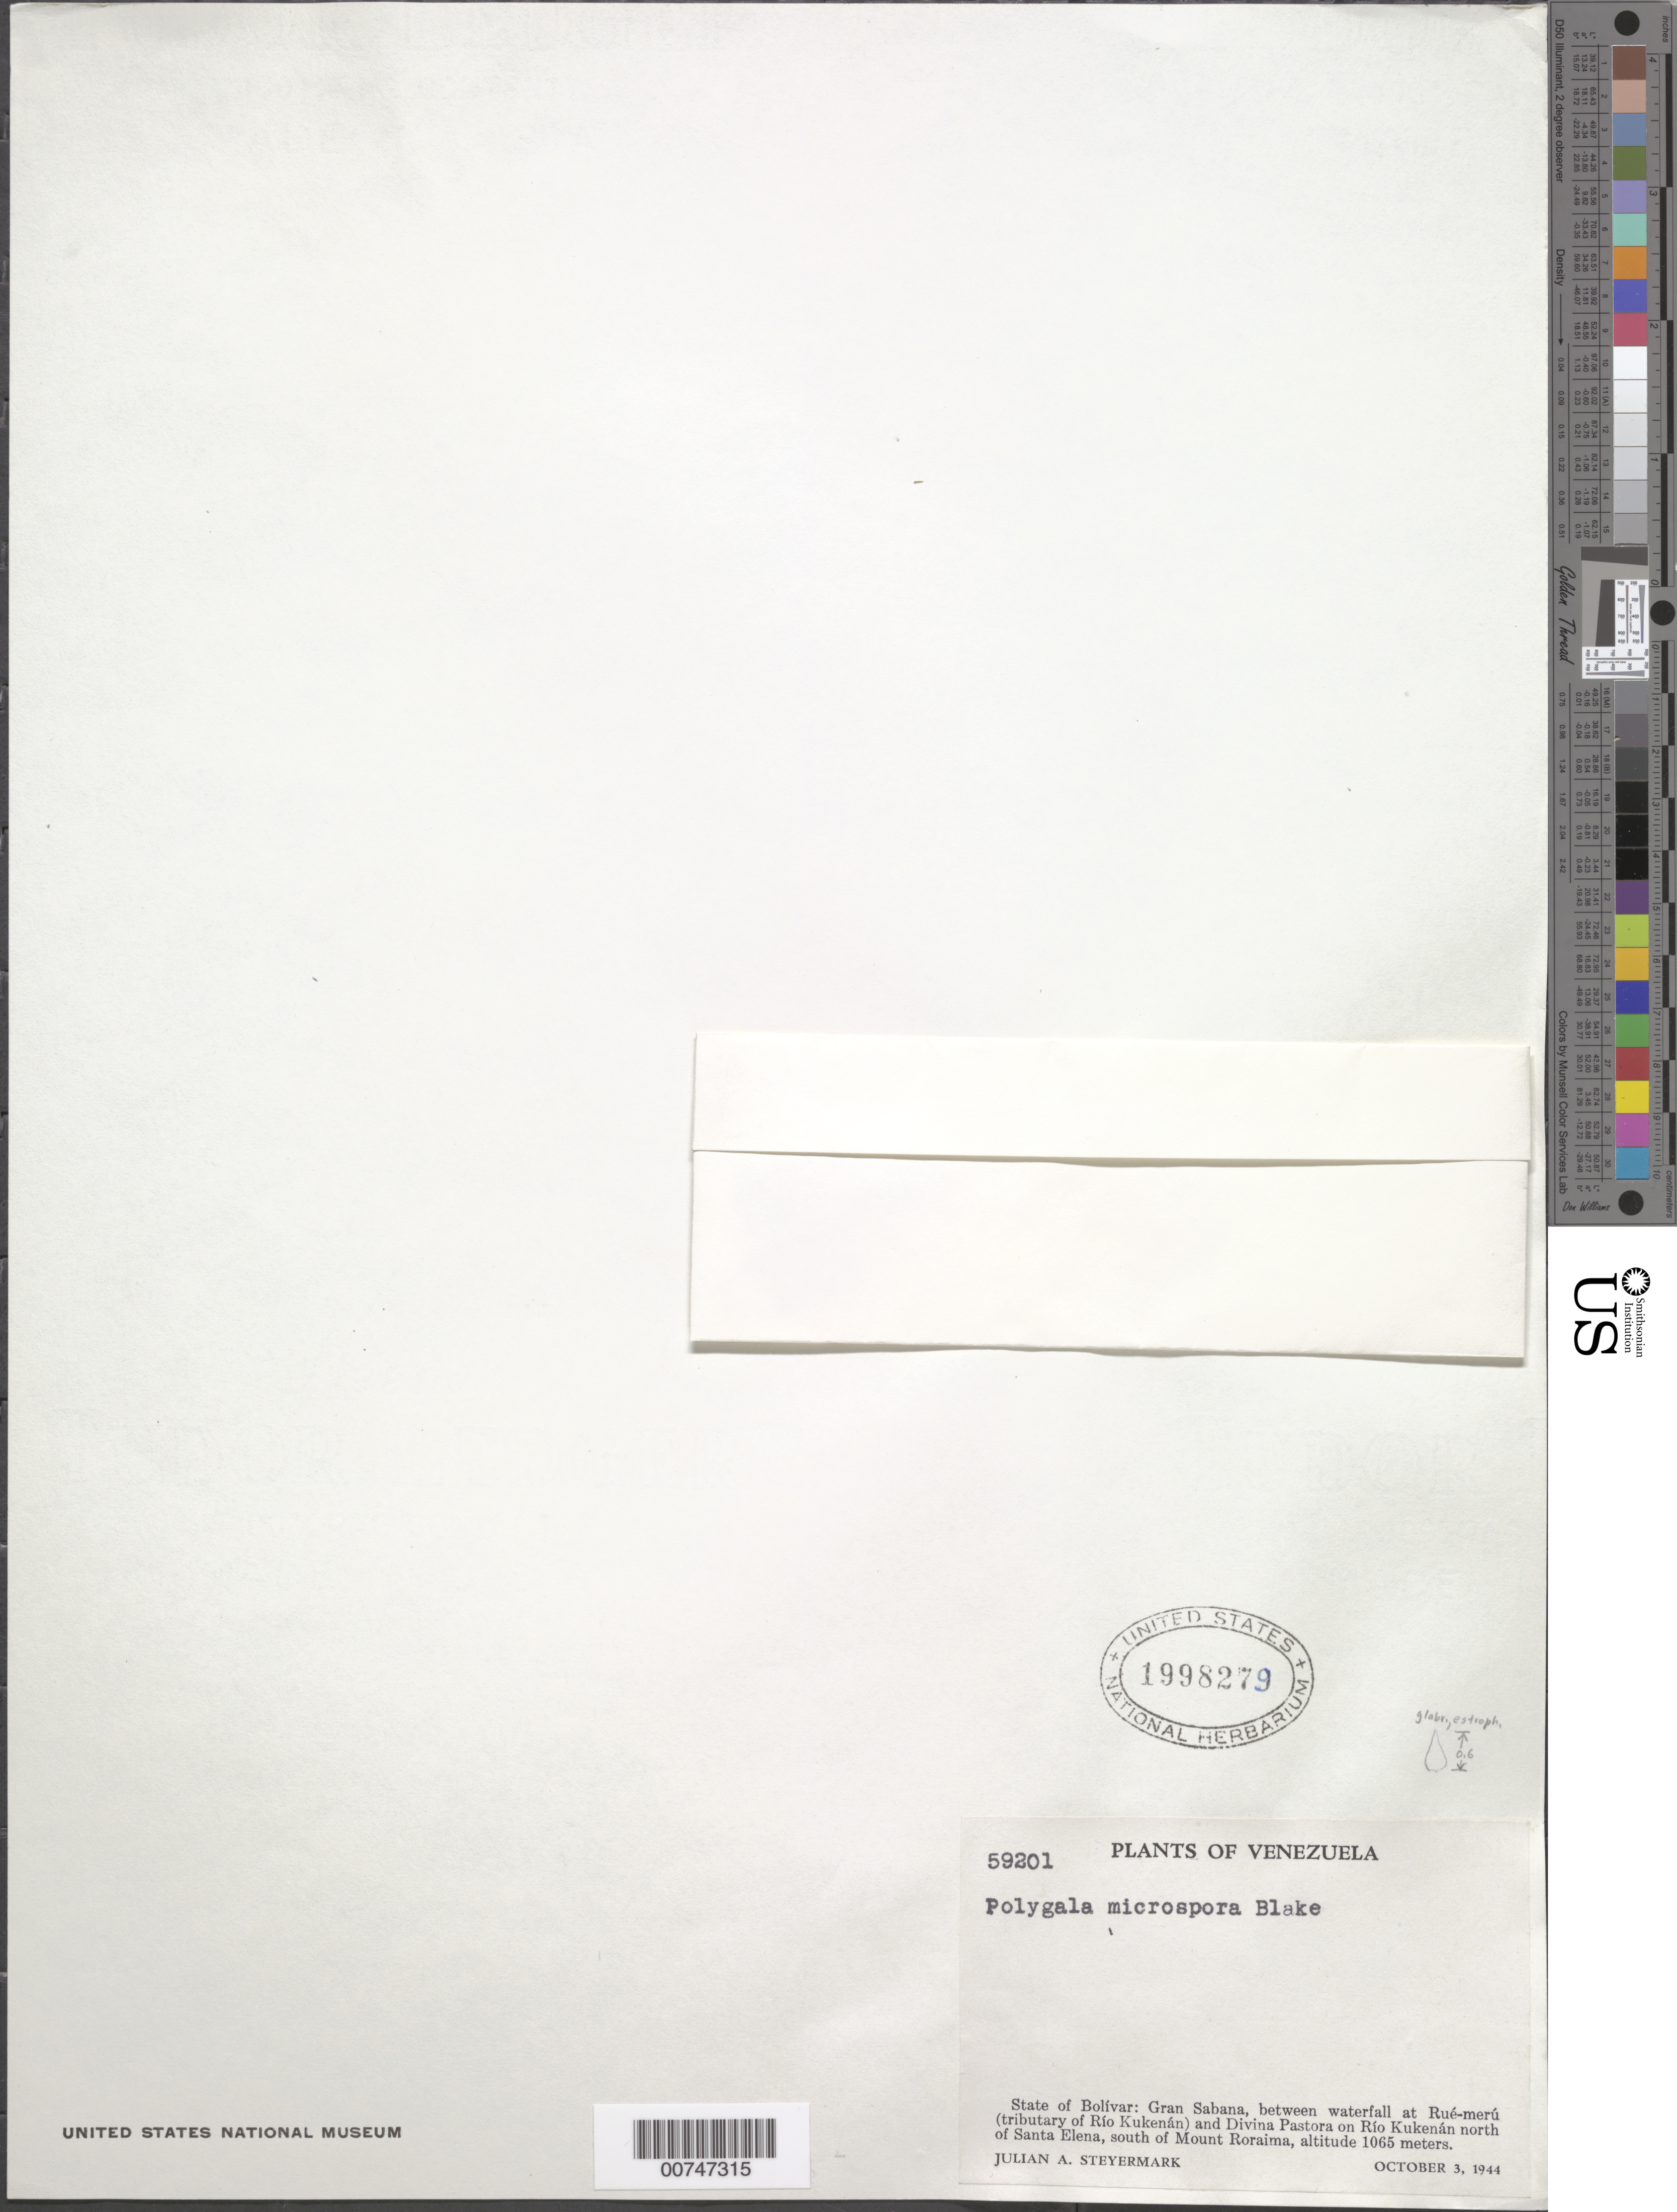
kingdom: Plantae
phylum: Tracheophyta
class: Magnoliopsida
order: Fabales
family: Polygalaceae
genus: Polygala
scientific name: Polygala sedoides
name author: A.W. Benn.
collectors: J. Steyermark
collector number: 59201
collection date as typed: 3-Oct-44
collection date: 1944-10-03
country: Venezuela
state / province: Bolívar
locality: Gran Sabana, between waterfall at Rué-merú (trib of Río Kukenán) and Divina Pastora on Río Kukenán, north of Santa Elena, south of Mount Roraima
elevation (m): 1065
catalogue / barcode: US 1998279